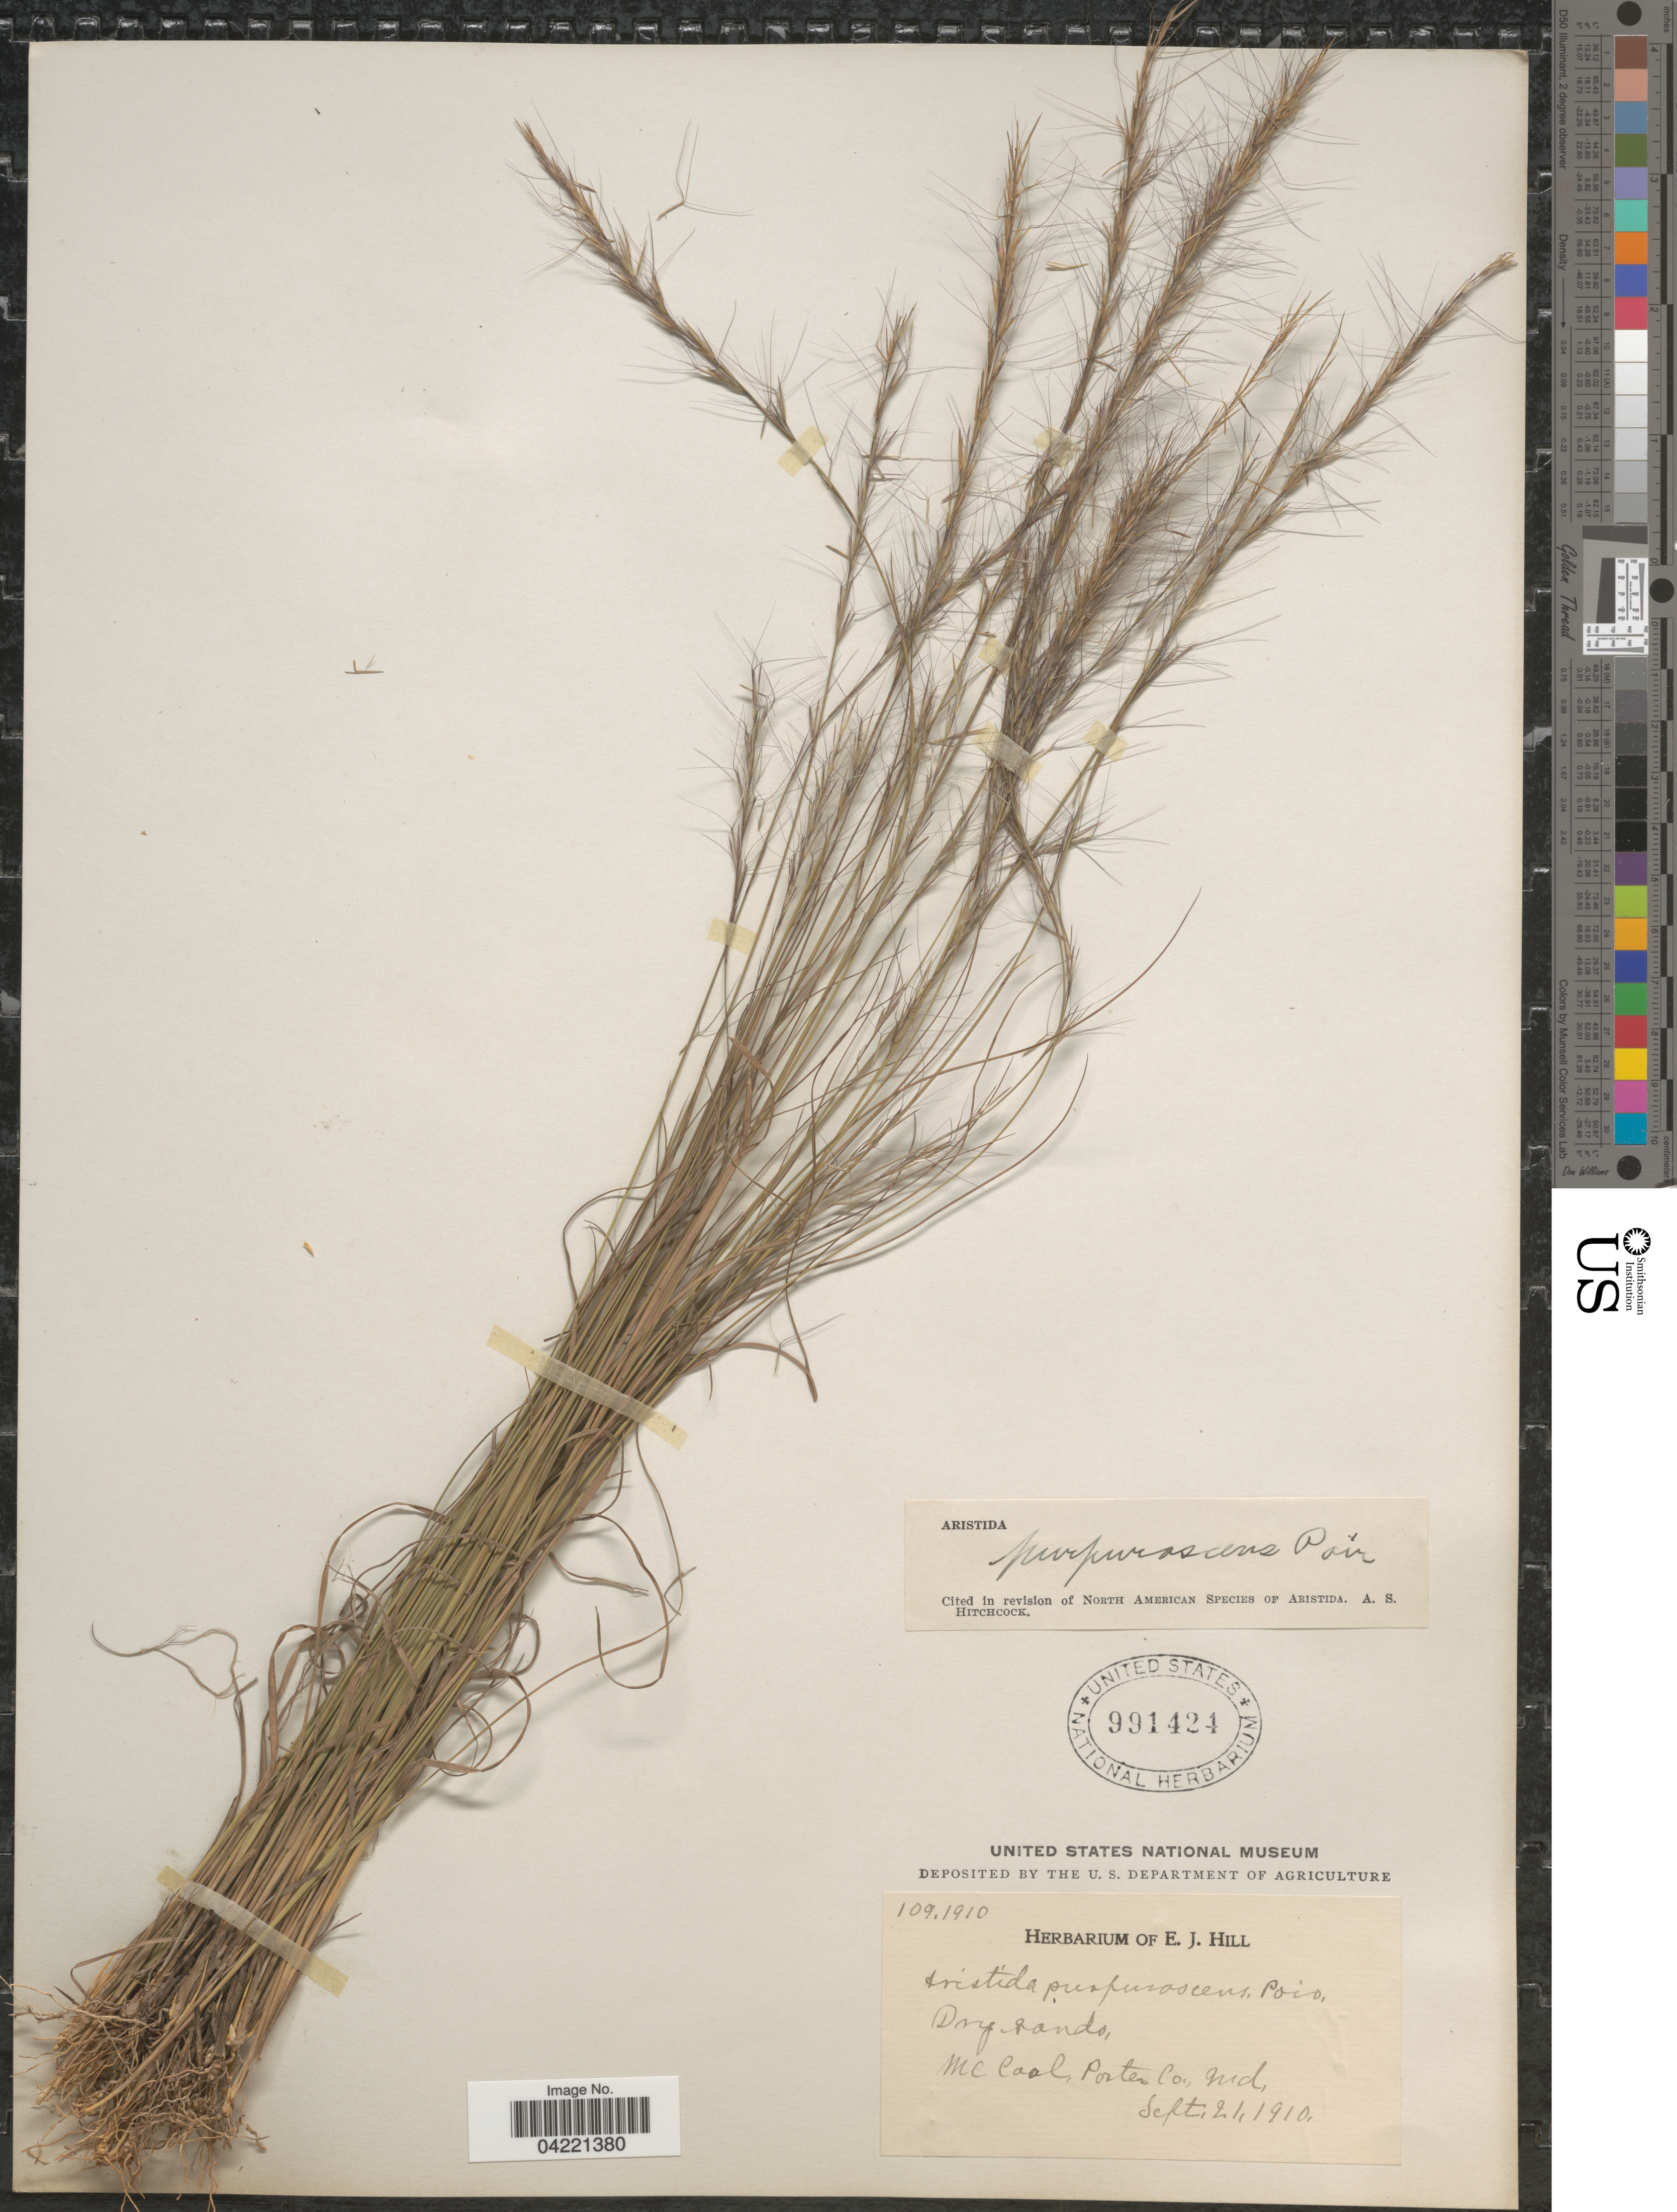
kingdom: Plantae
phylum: Tracheophyta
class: Liliopsida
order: Poales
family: Poaceae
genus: Aristida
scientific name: Aristida purpurascens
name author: Poir.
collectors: Ex herb. E. J. Hill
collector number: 109.1910?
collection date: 1910-09-21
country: United States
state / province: Indiana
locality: Dry sands, Mc Coal, Porter Co.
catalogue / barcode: US 991424